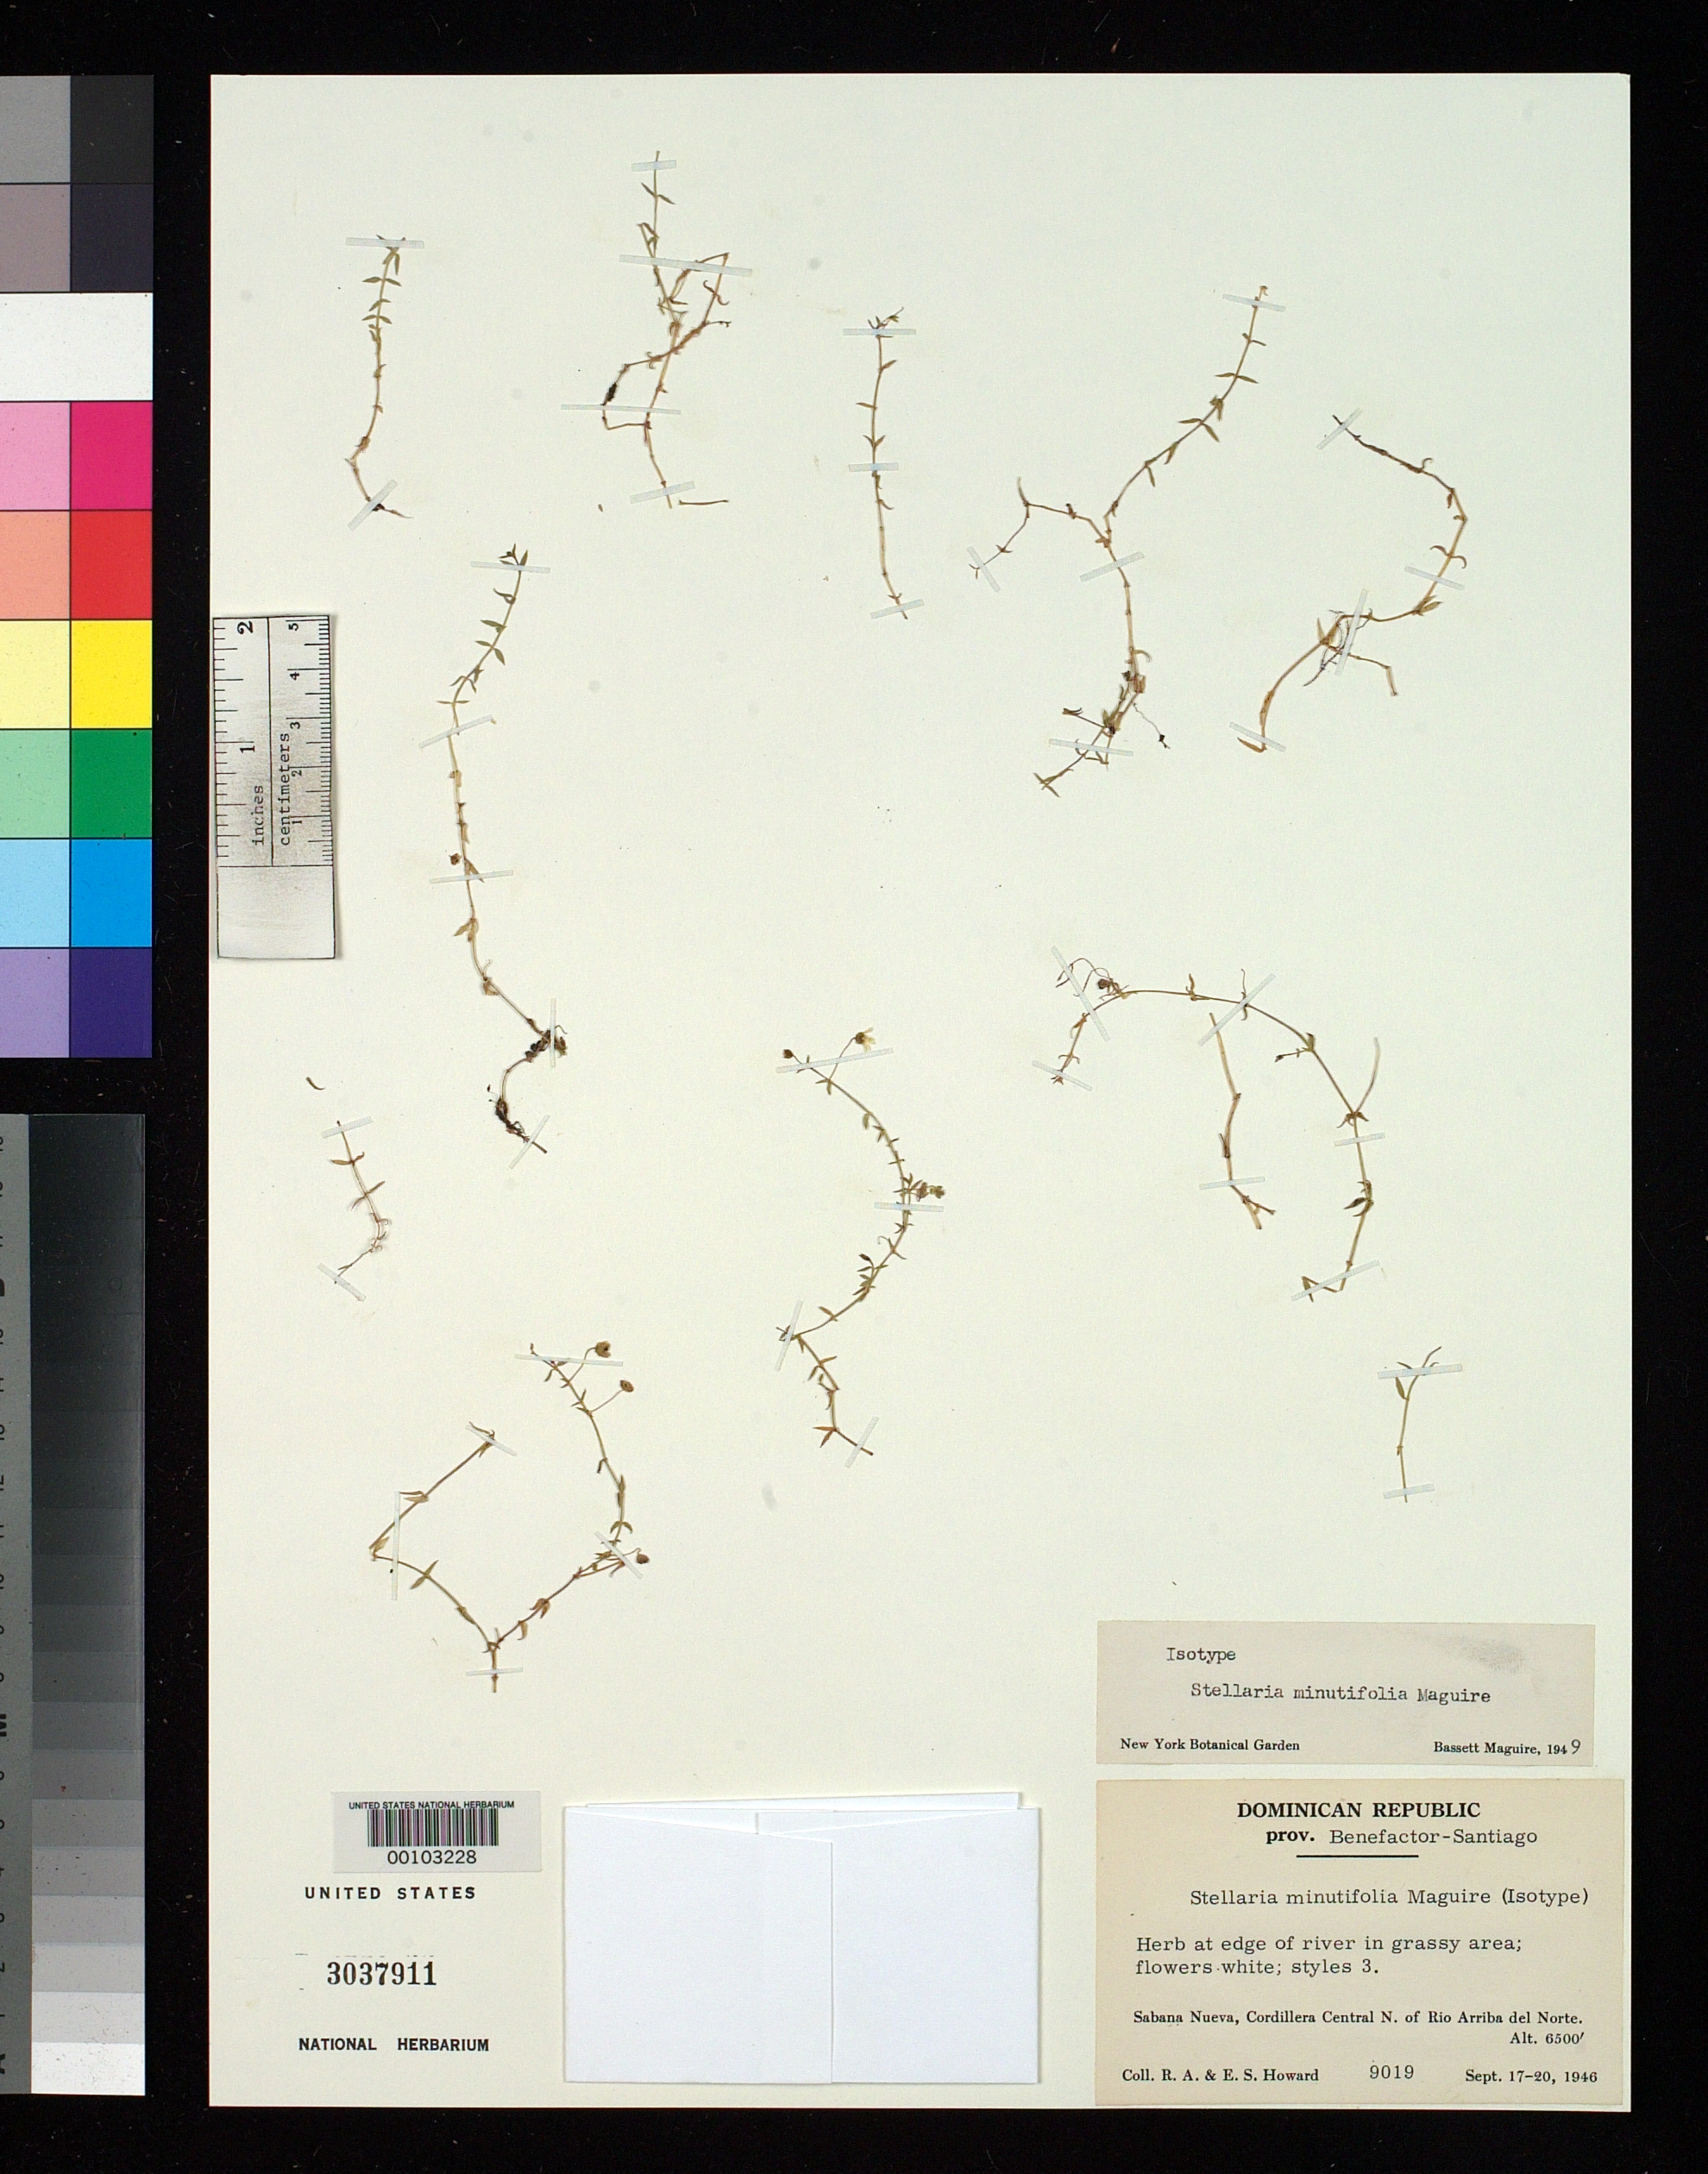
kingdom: Plantae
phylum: Tracheophyta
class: Magnoliopsida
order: Caryophyllales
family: Caryophyllaceae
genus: Stellaria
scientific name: Stellaria minutifolia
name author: Maguire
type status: Isotype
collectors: R. A. Howard & E. S. Howard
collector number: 9019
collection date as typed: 17 Sep 1946 to 20 Sep 1946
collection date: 1946-09-17/1946-09-20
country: Dominican Republic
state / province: Santiago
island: Hispaniola Island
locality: Sabana Nueva, N of Rio Arriba del Norte.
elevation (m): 1981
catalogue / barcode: US 3037911